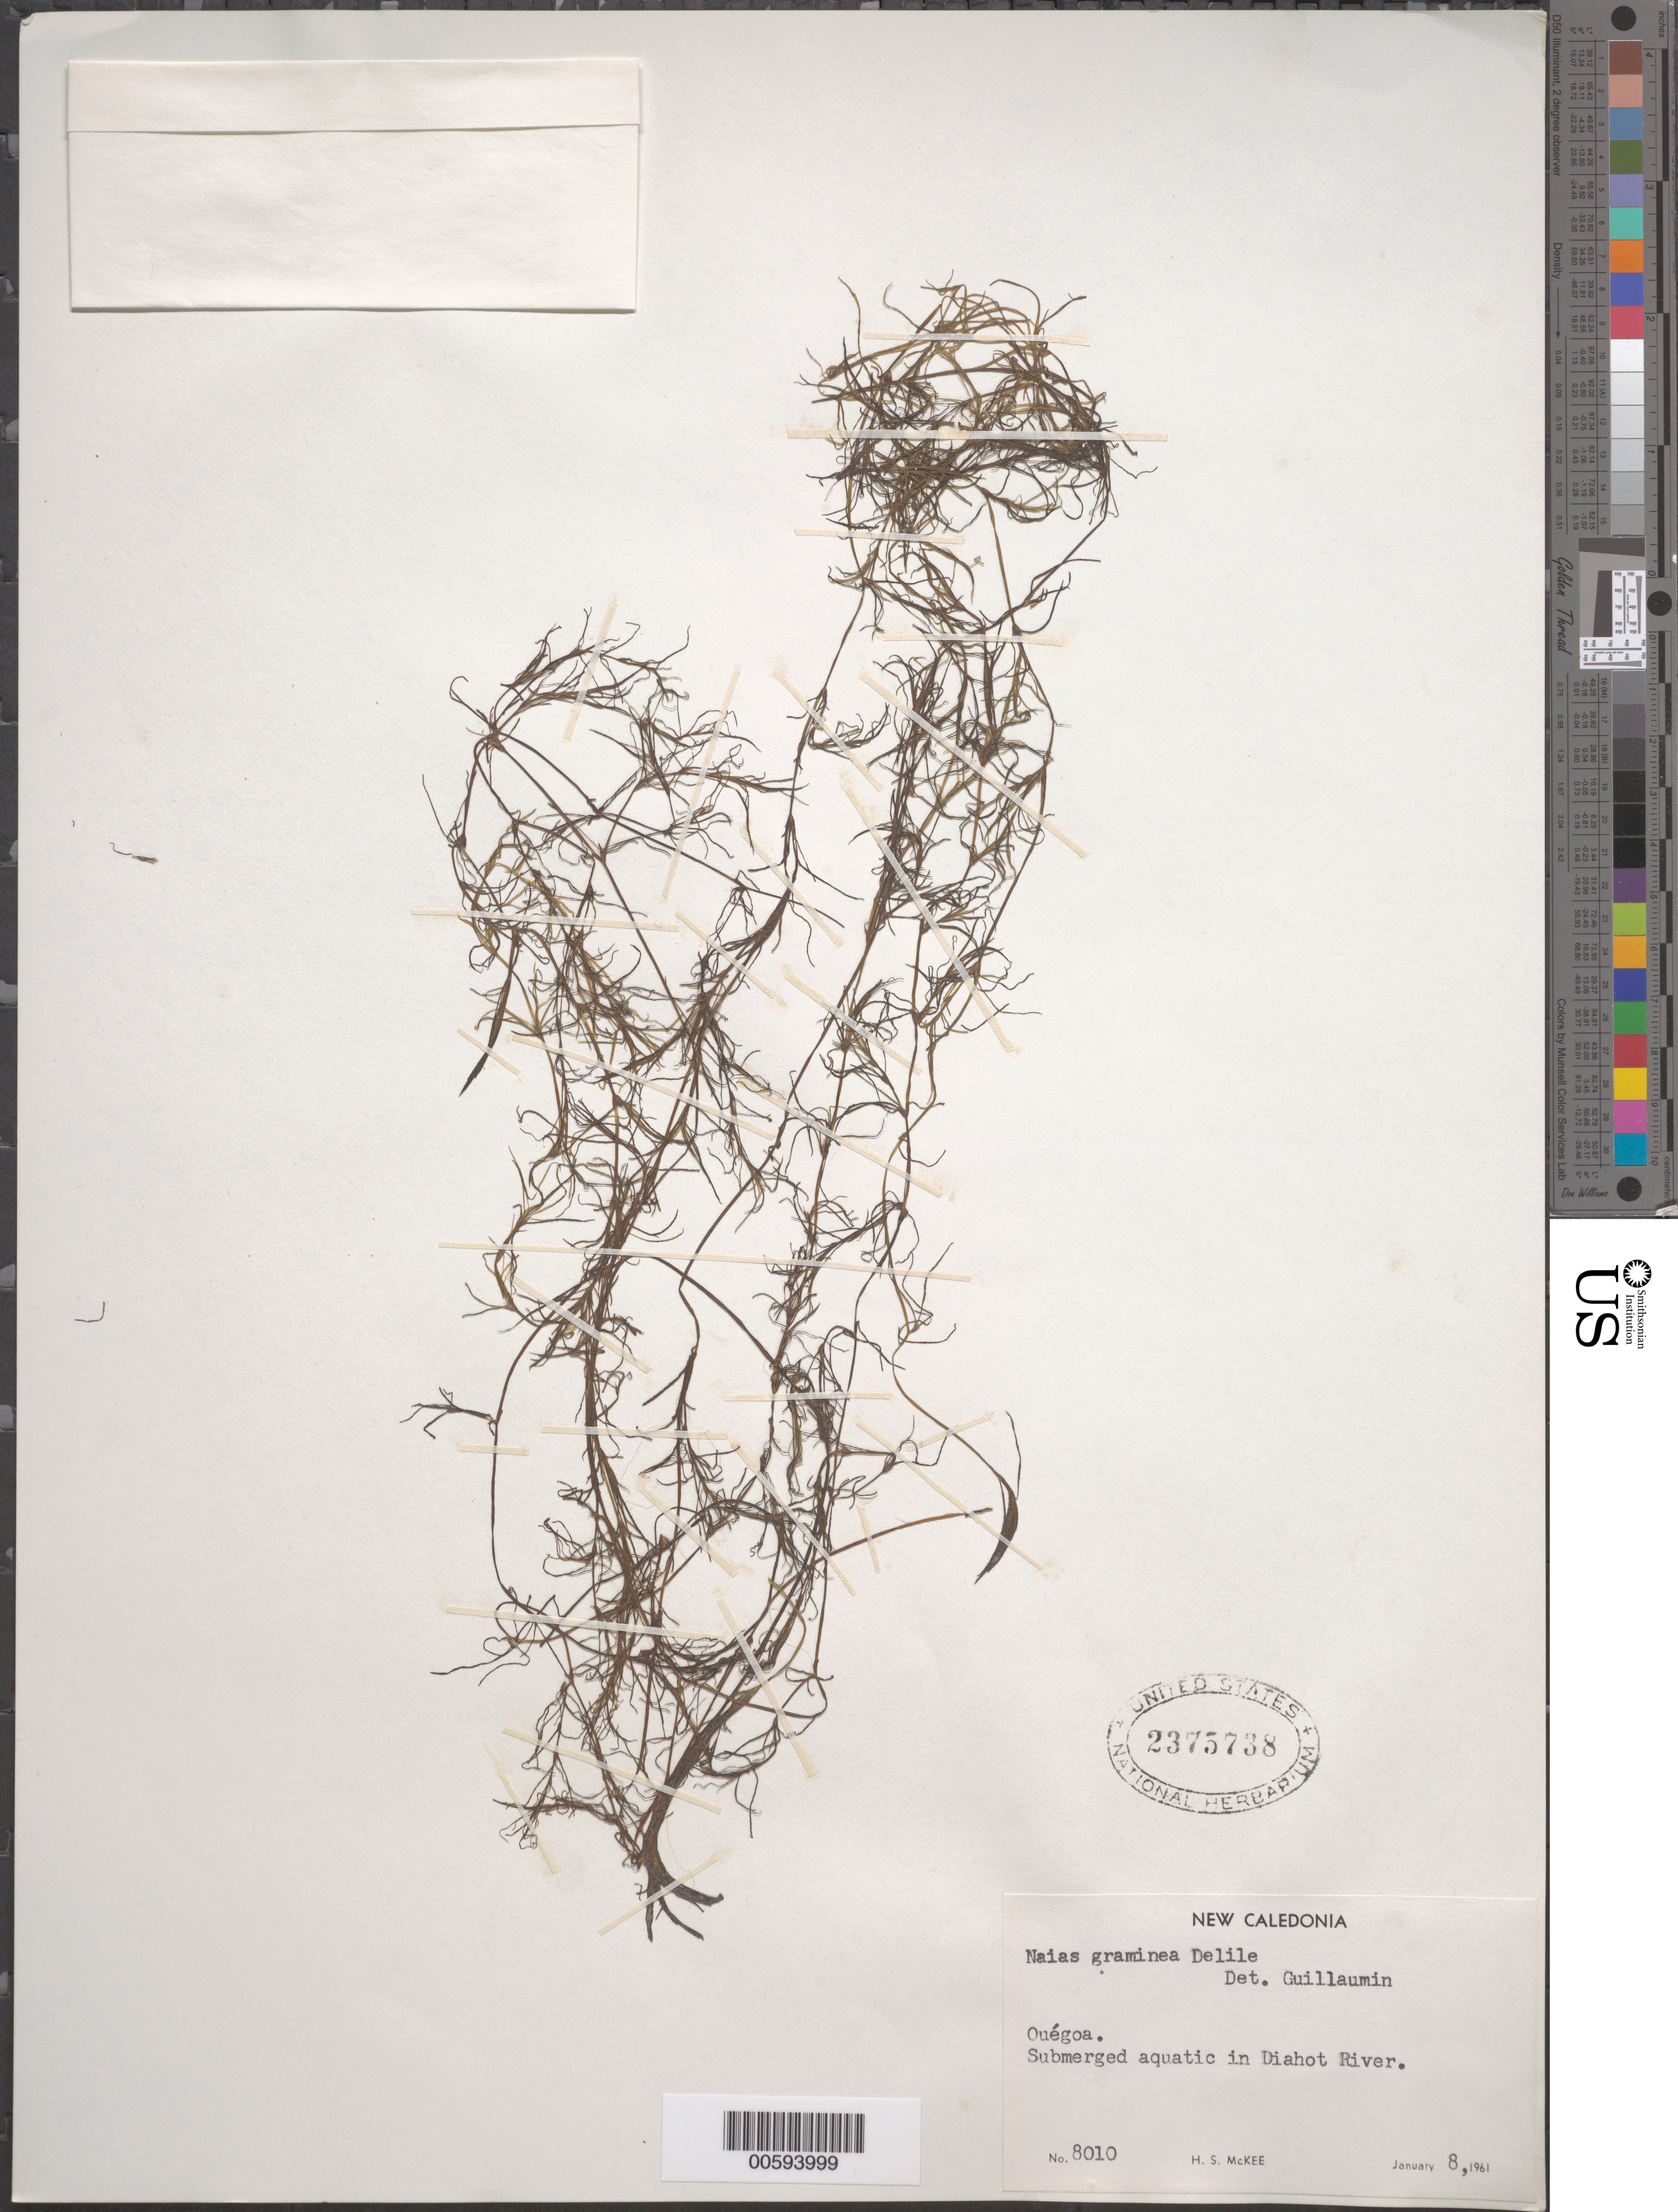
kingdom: Plantae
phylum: Tracheophyta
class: Liliopsida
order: Alismatales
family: Hydrocharitaceae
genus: Najas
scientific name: Najas graminea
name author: Delile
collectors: H. S. MacKee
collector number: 8010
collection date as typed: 08 Jan 1961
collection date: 1961-01-08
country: New Caledonia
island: New Caledonia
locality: Ouegoa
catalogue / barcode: US 2375738